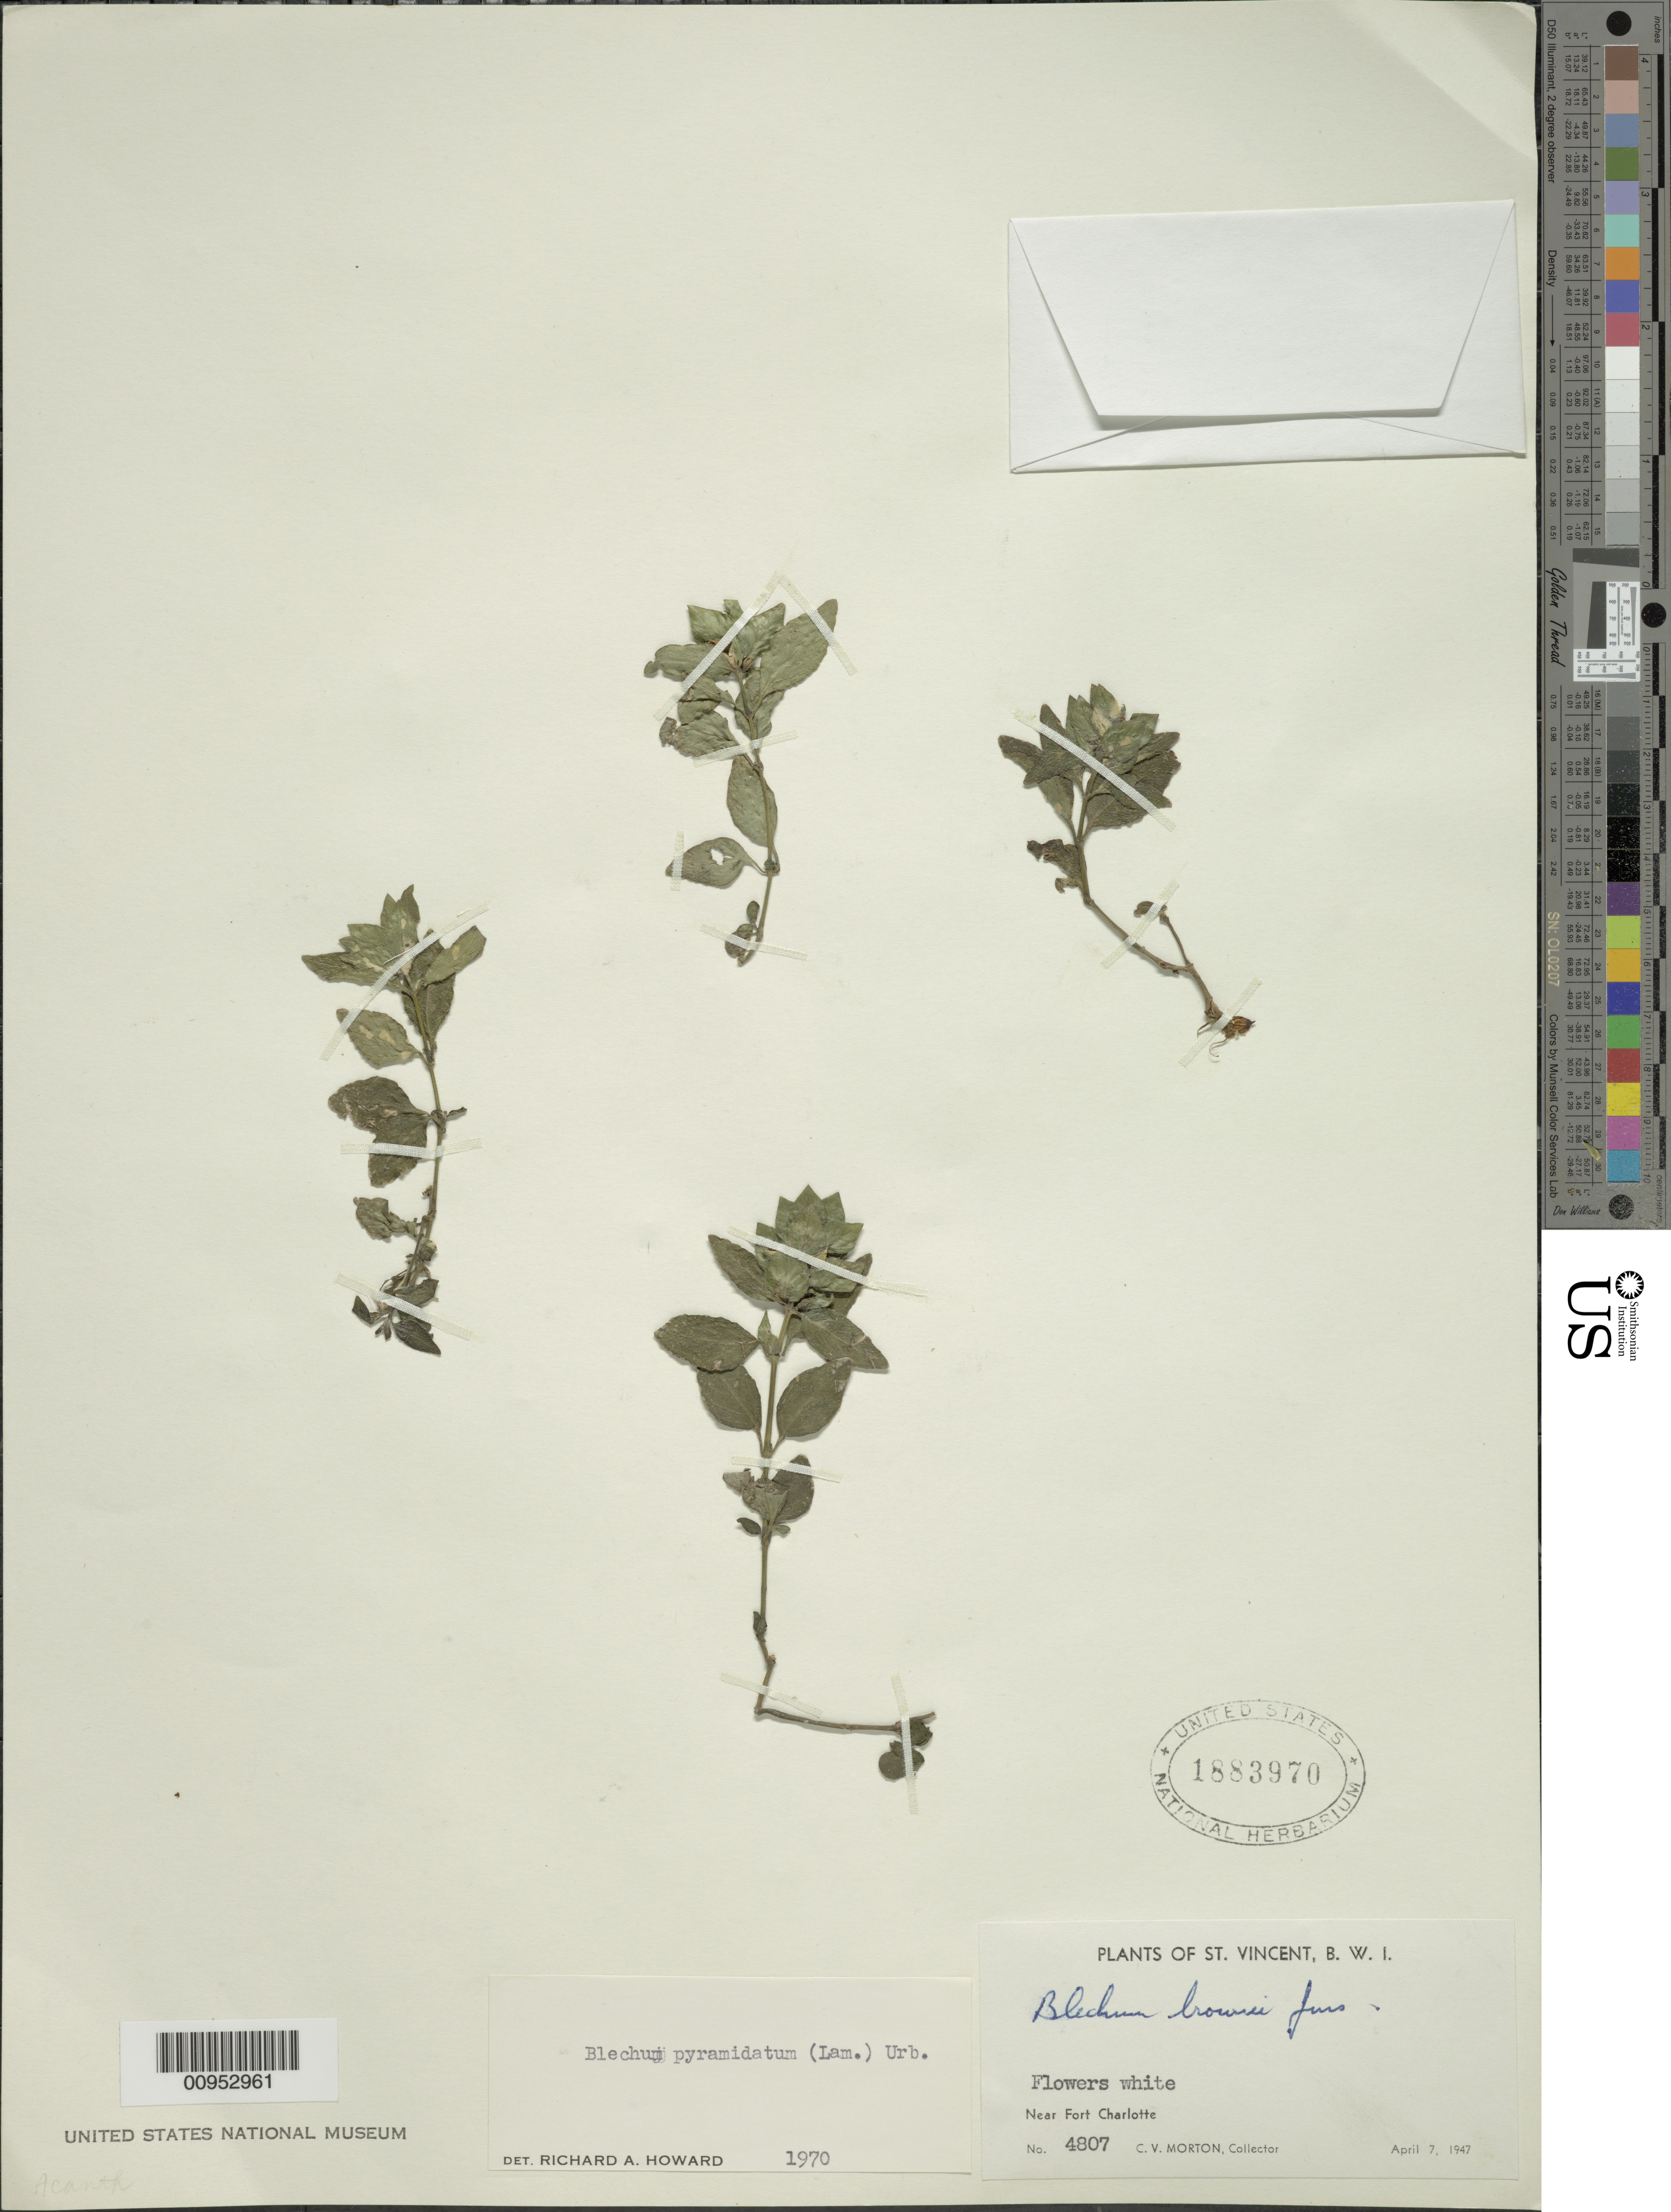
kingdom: Plantae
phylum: Tracheophyta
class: Magnoliopsida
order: Lamiales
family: Acanthaceae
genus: Blechum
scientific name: Blechum pyramidatum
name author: (Lam.) Urb.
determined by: Howard, R. A.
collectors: C. V. Morton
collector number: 4807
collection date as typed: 07 Apr 1947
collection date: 1947-04-07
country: St. Vincent - Grenadines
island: St. Vincent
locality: Near Fort Charlotte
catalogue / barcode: US 1883970